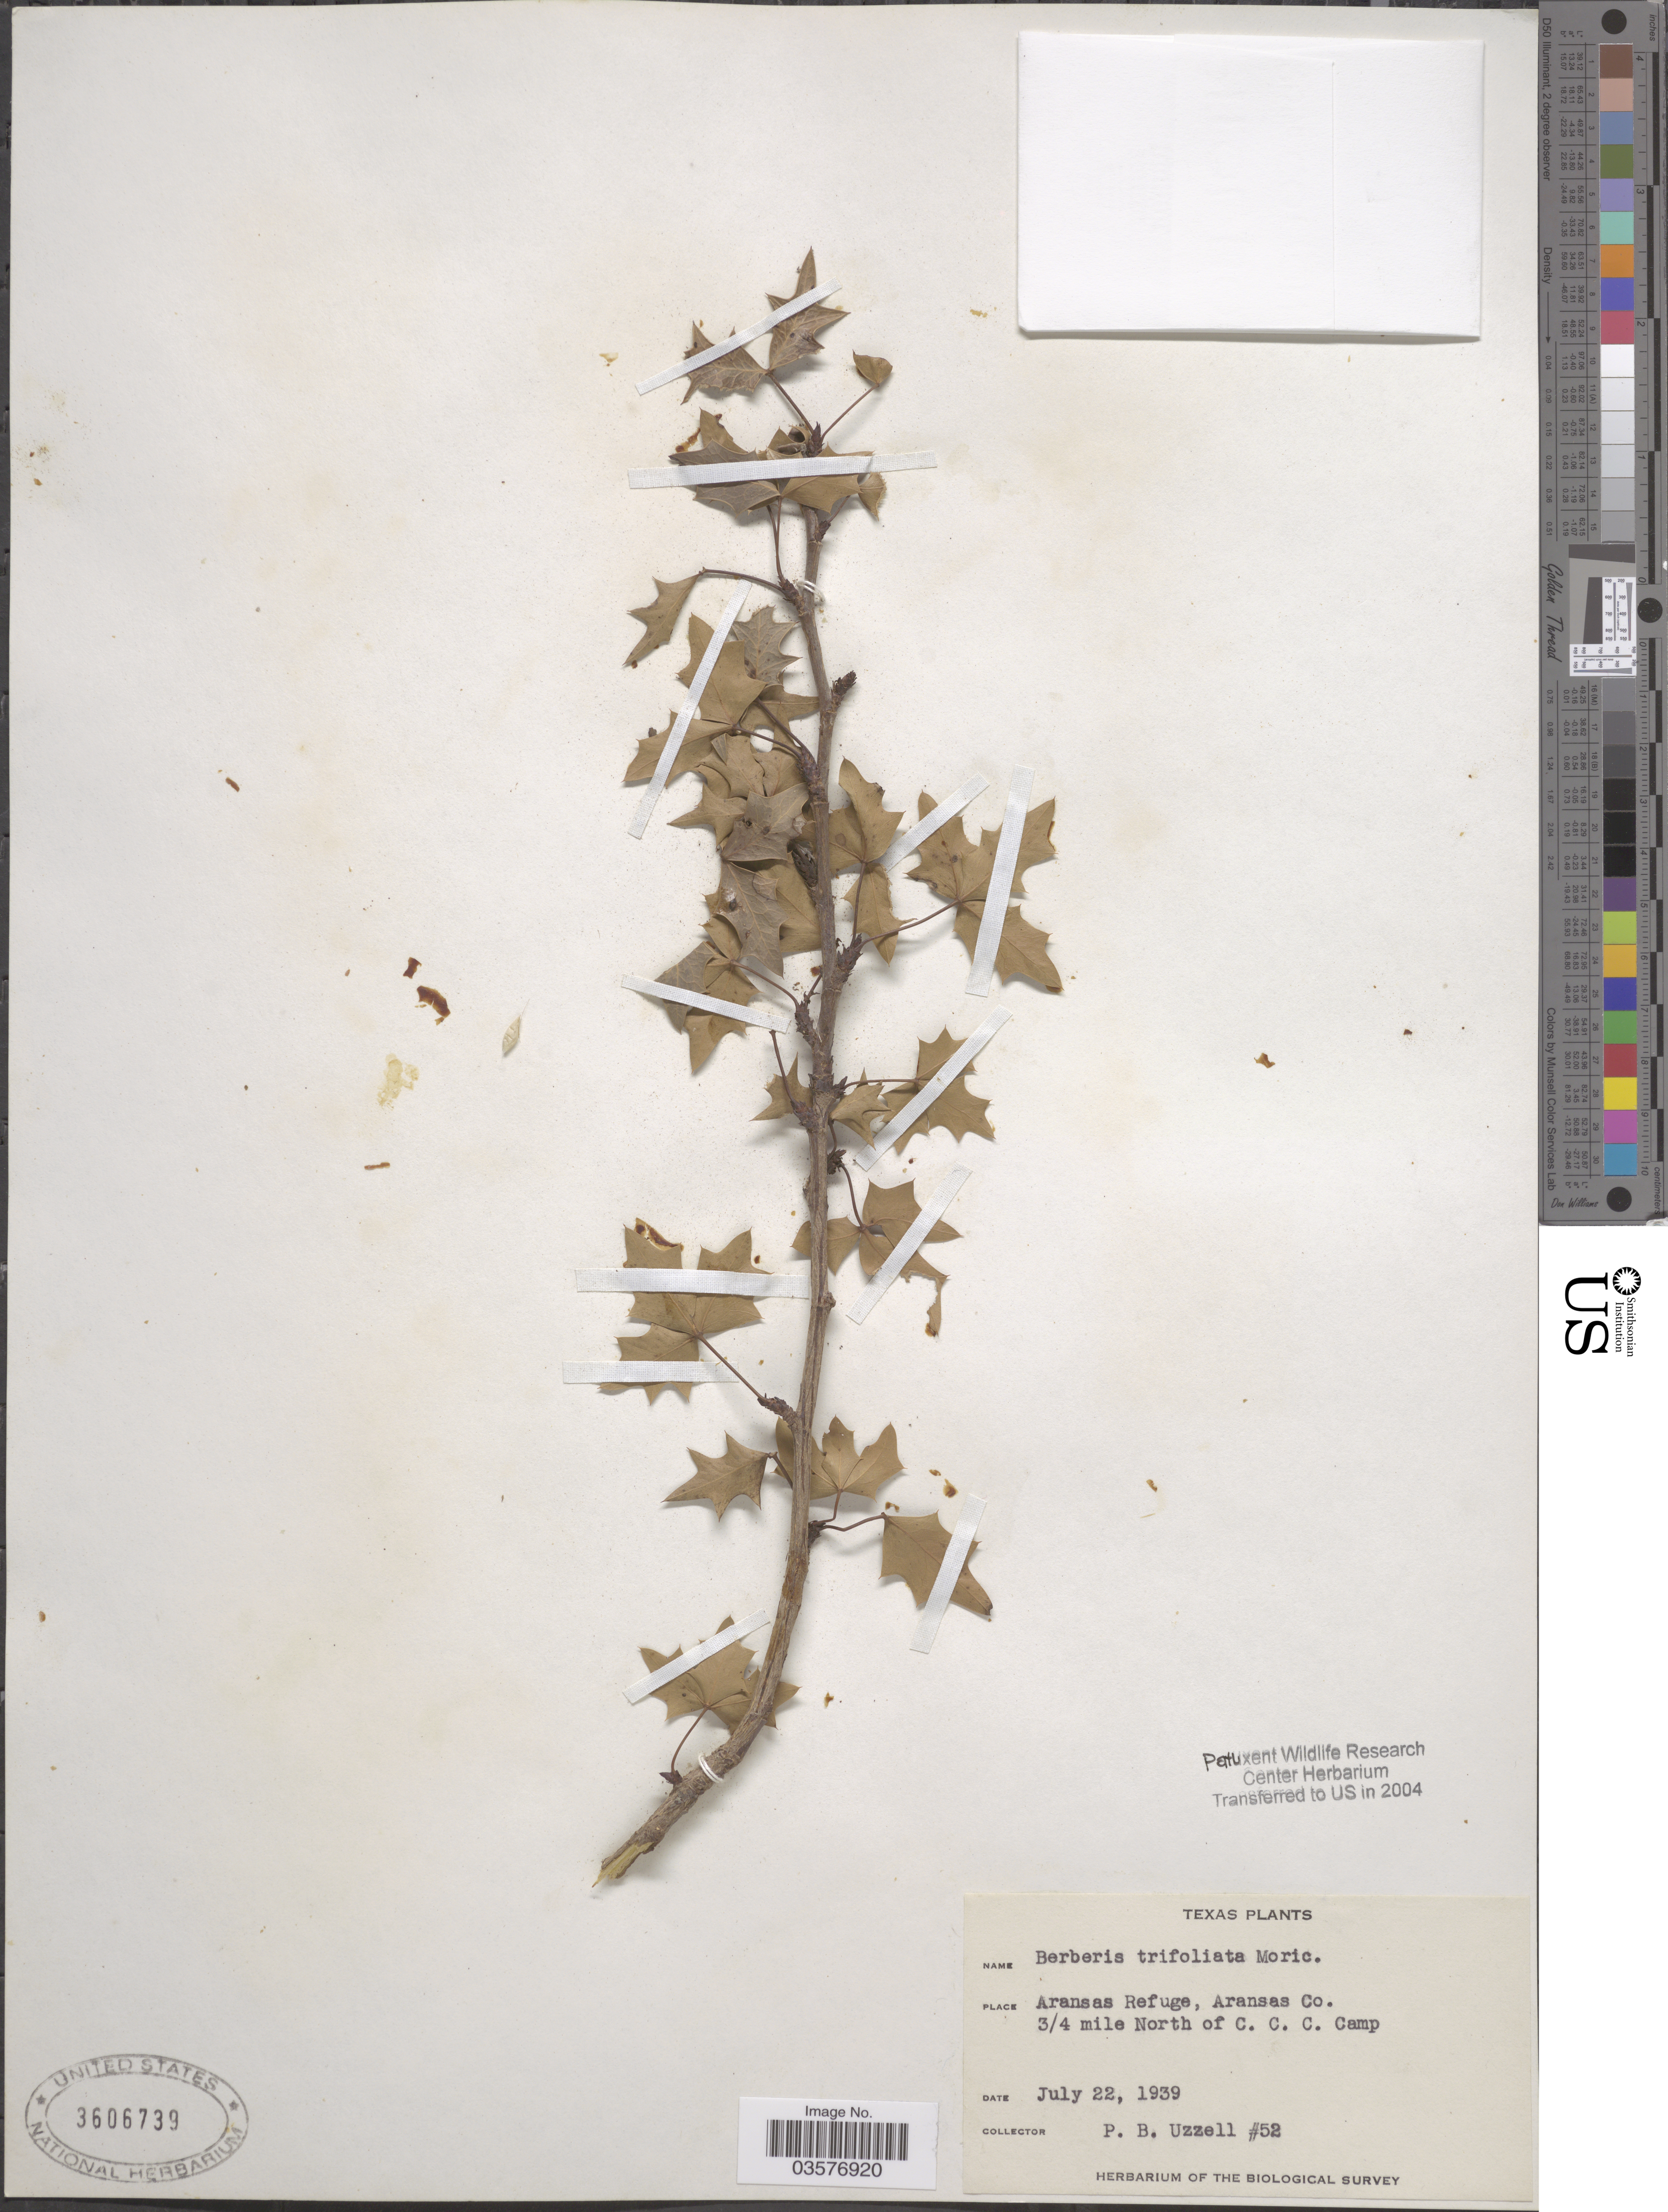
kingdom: Plantae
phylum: Tracheophyta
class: Magnoliopsida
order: Ranunculales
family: Berberidaceae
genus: Mahonia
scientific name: Mahonia trifoliolata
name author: (Monic.) Fedde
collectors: P. Uzzell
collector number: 52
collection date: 1939-07-22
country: United States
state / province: Texas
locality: Aransas Refuge, Aransas Co. ¾ mile North of C. C. C. Camp.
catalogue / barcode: US 3606739